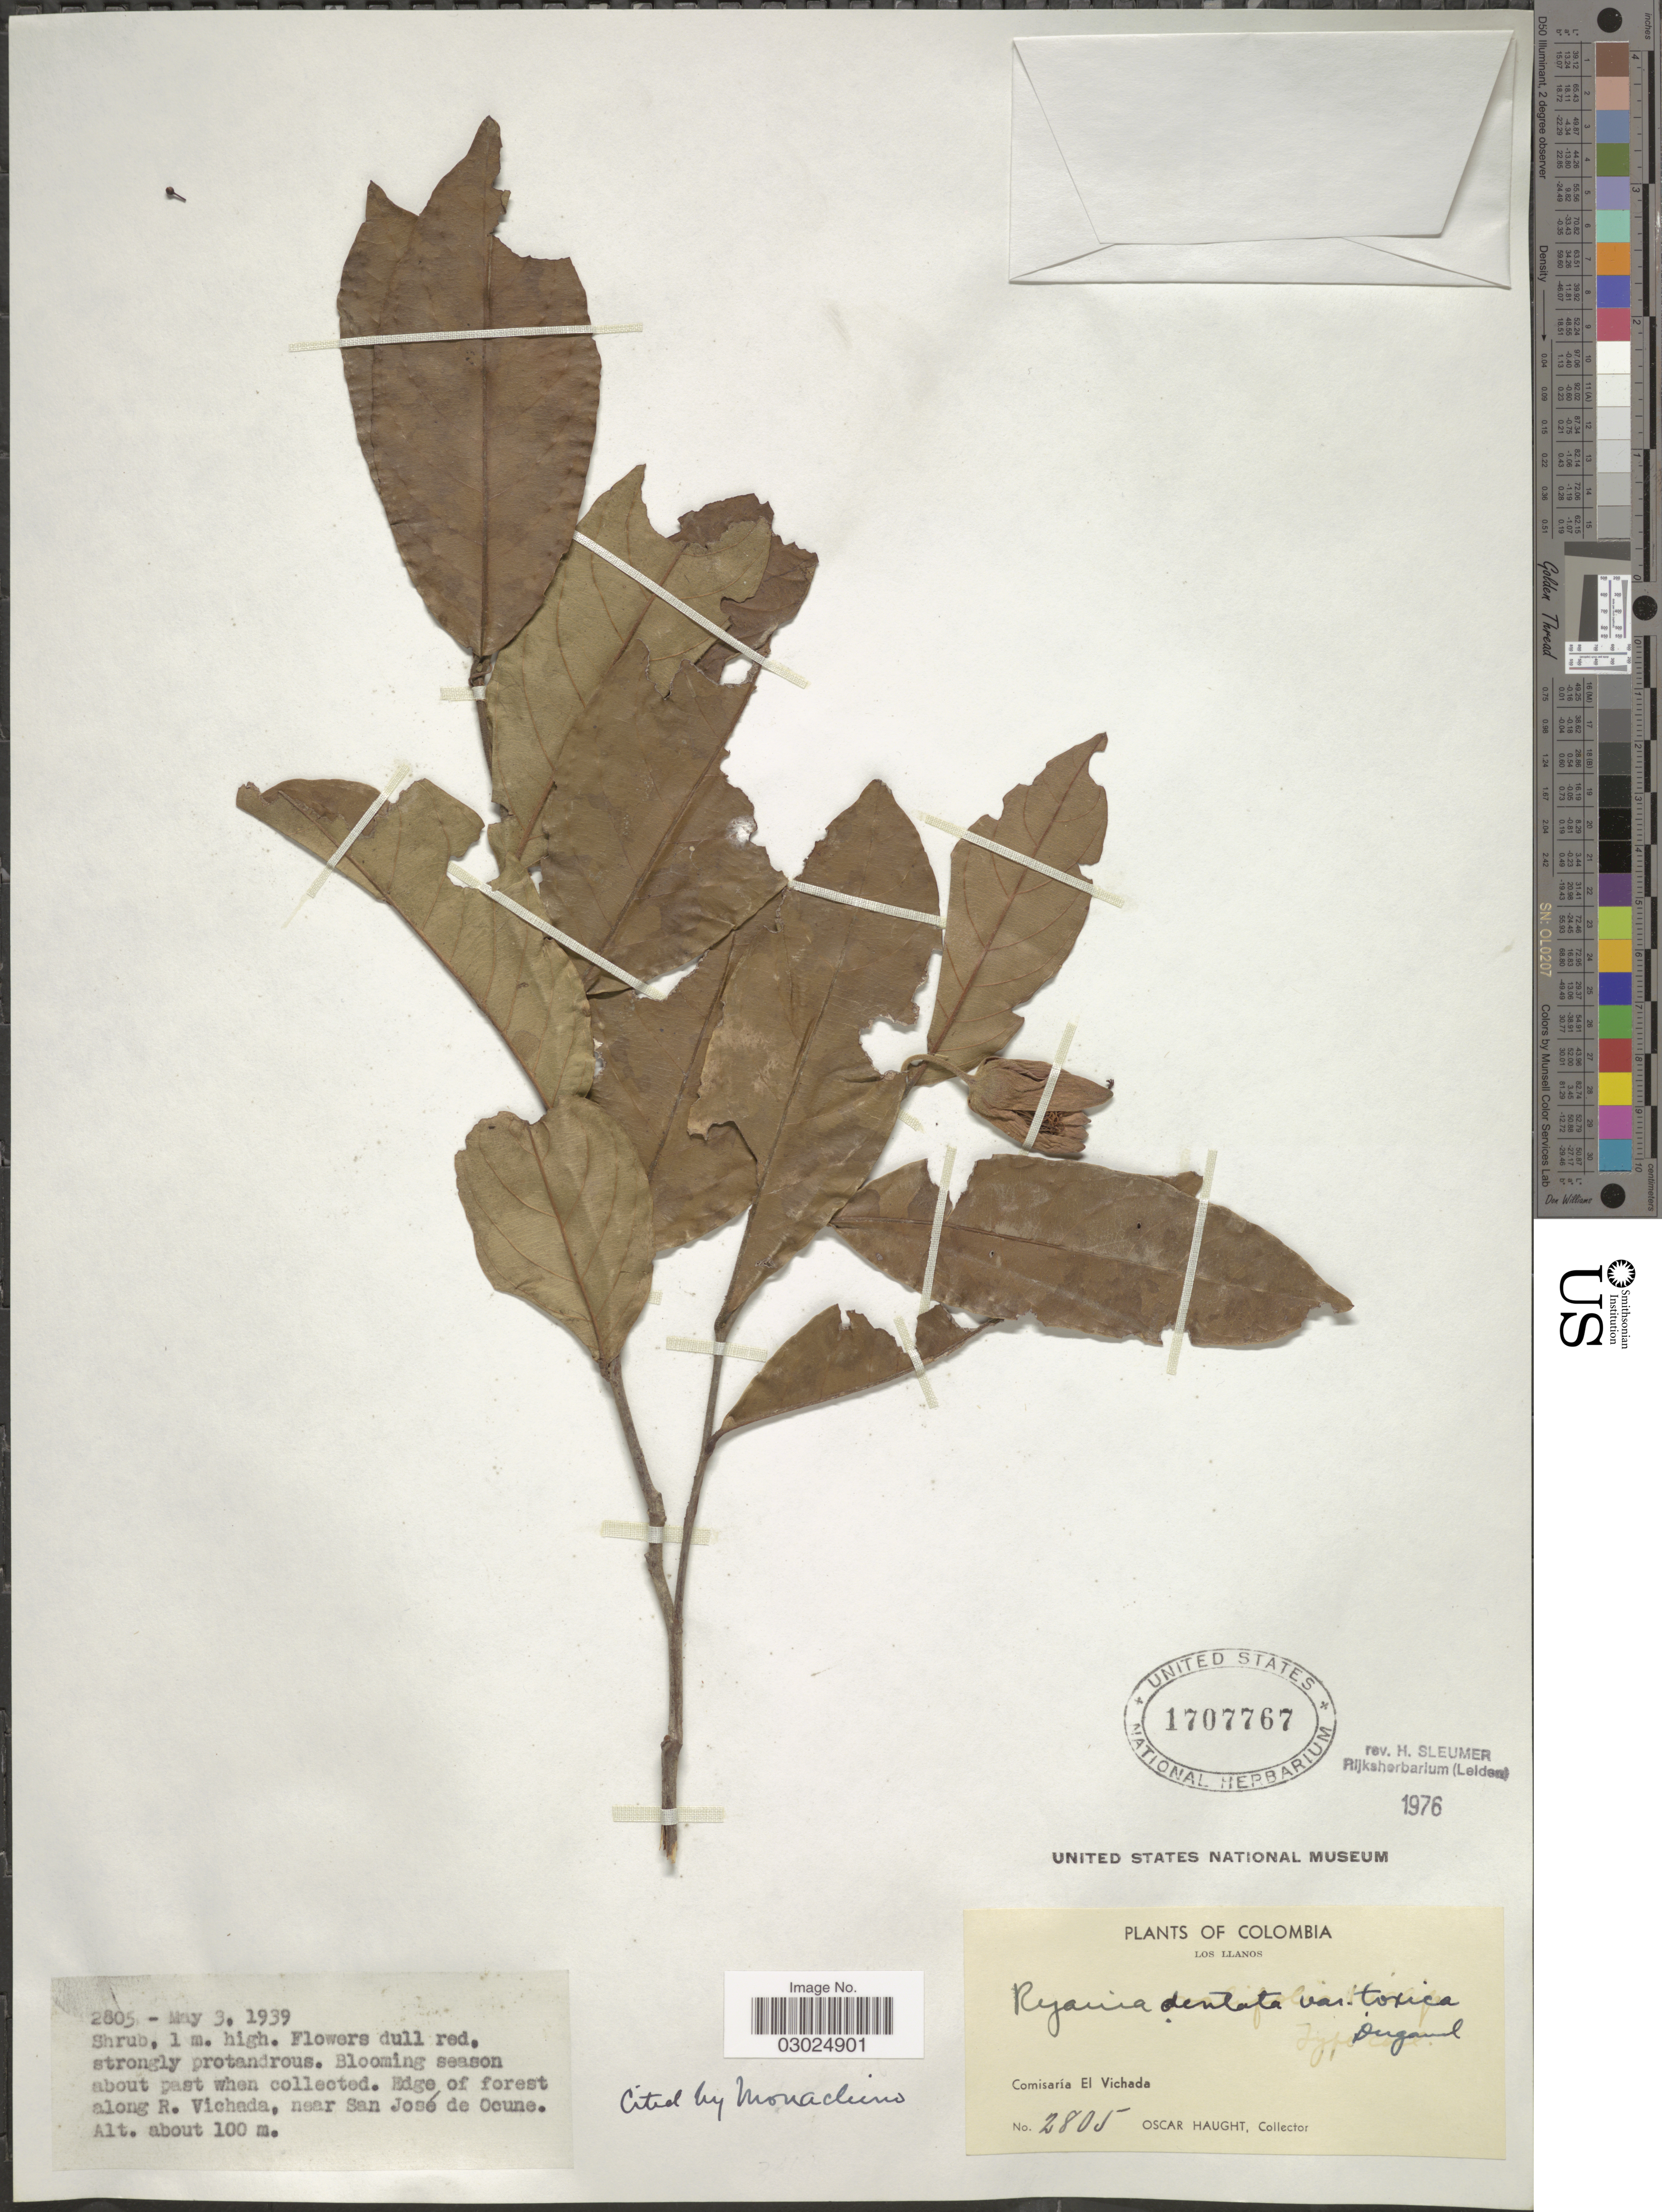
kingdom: Plantae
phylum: Tracheophyta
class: Magnoliopsida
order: Malpighiales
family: Salicaceae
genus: Ryania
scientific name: Ryania dentata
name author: Miq.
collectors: O. L. Haught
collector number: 2805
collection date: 1939-05-03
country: Colombia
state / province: Vichada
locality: Los Llanos. Comisaría El Vichada. Edge of forest along R. Vichada, near San José de Ocune.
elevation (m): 100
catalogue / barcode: US 1707767